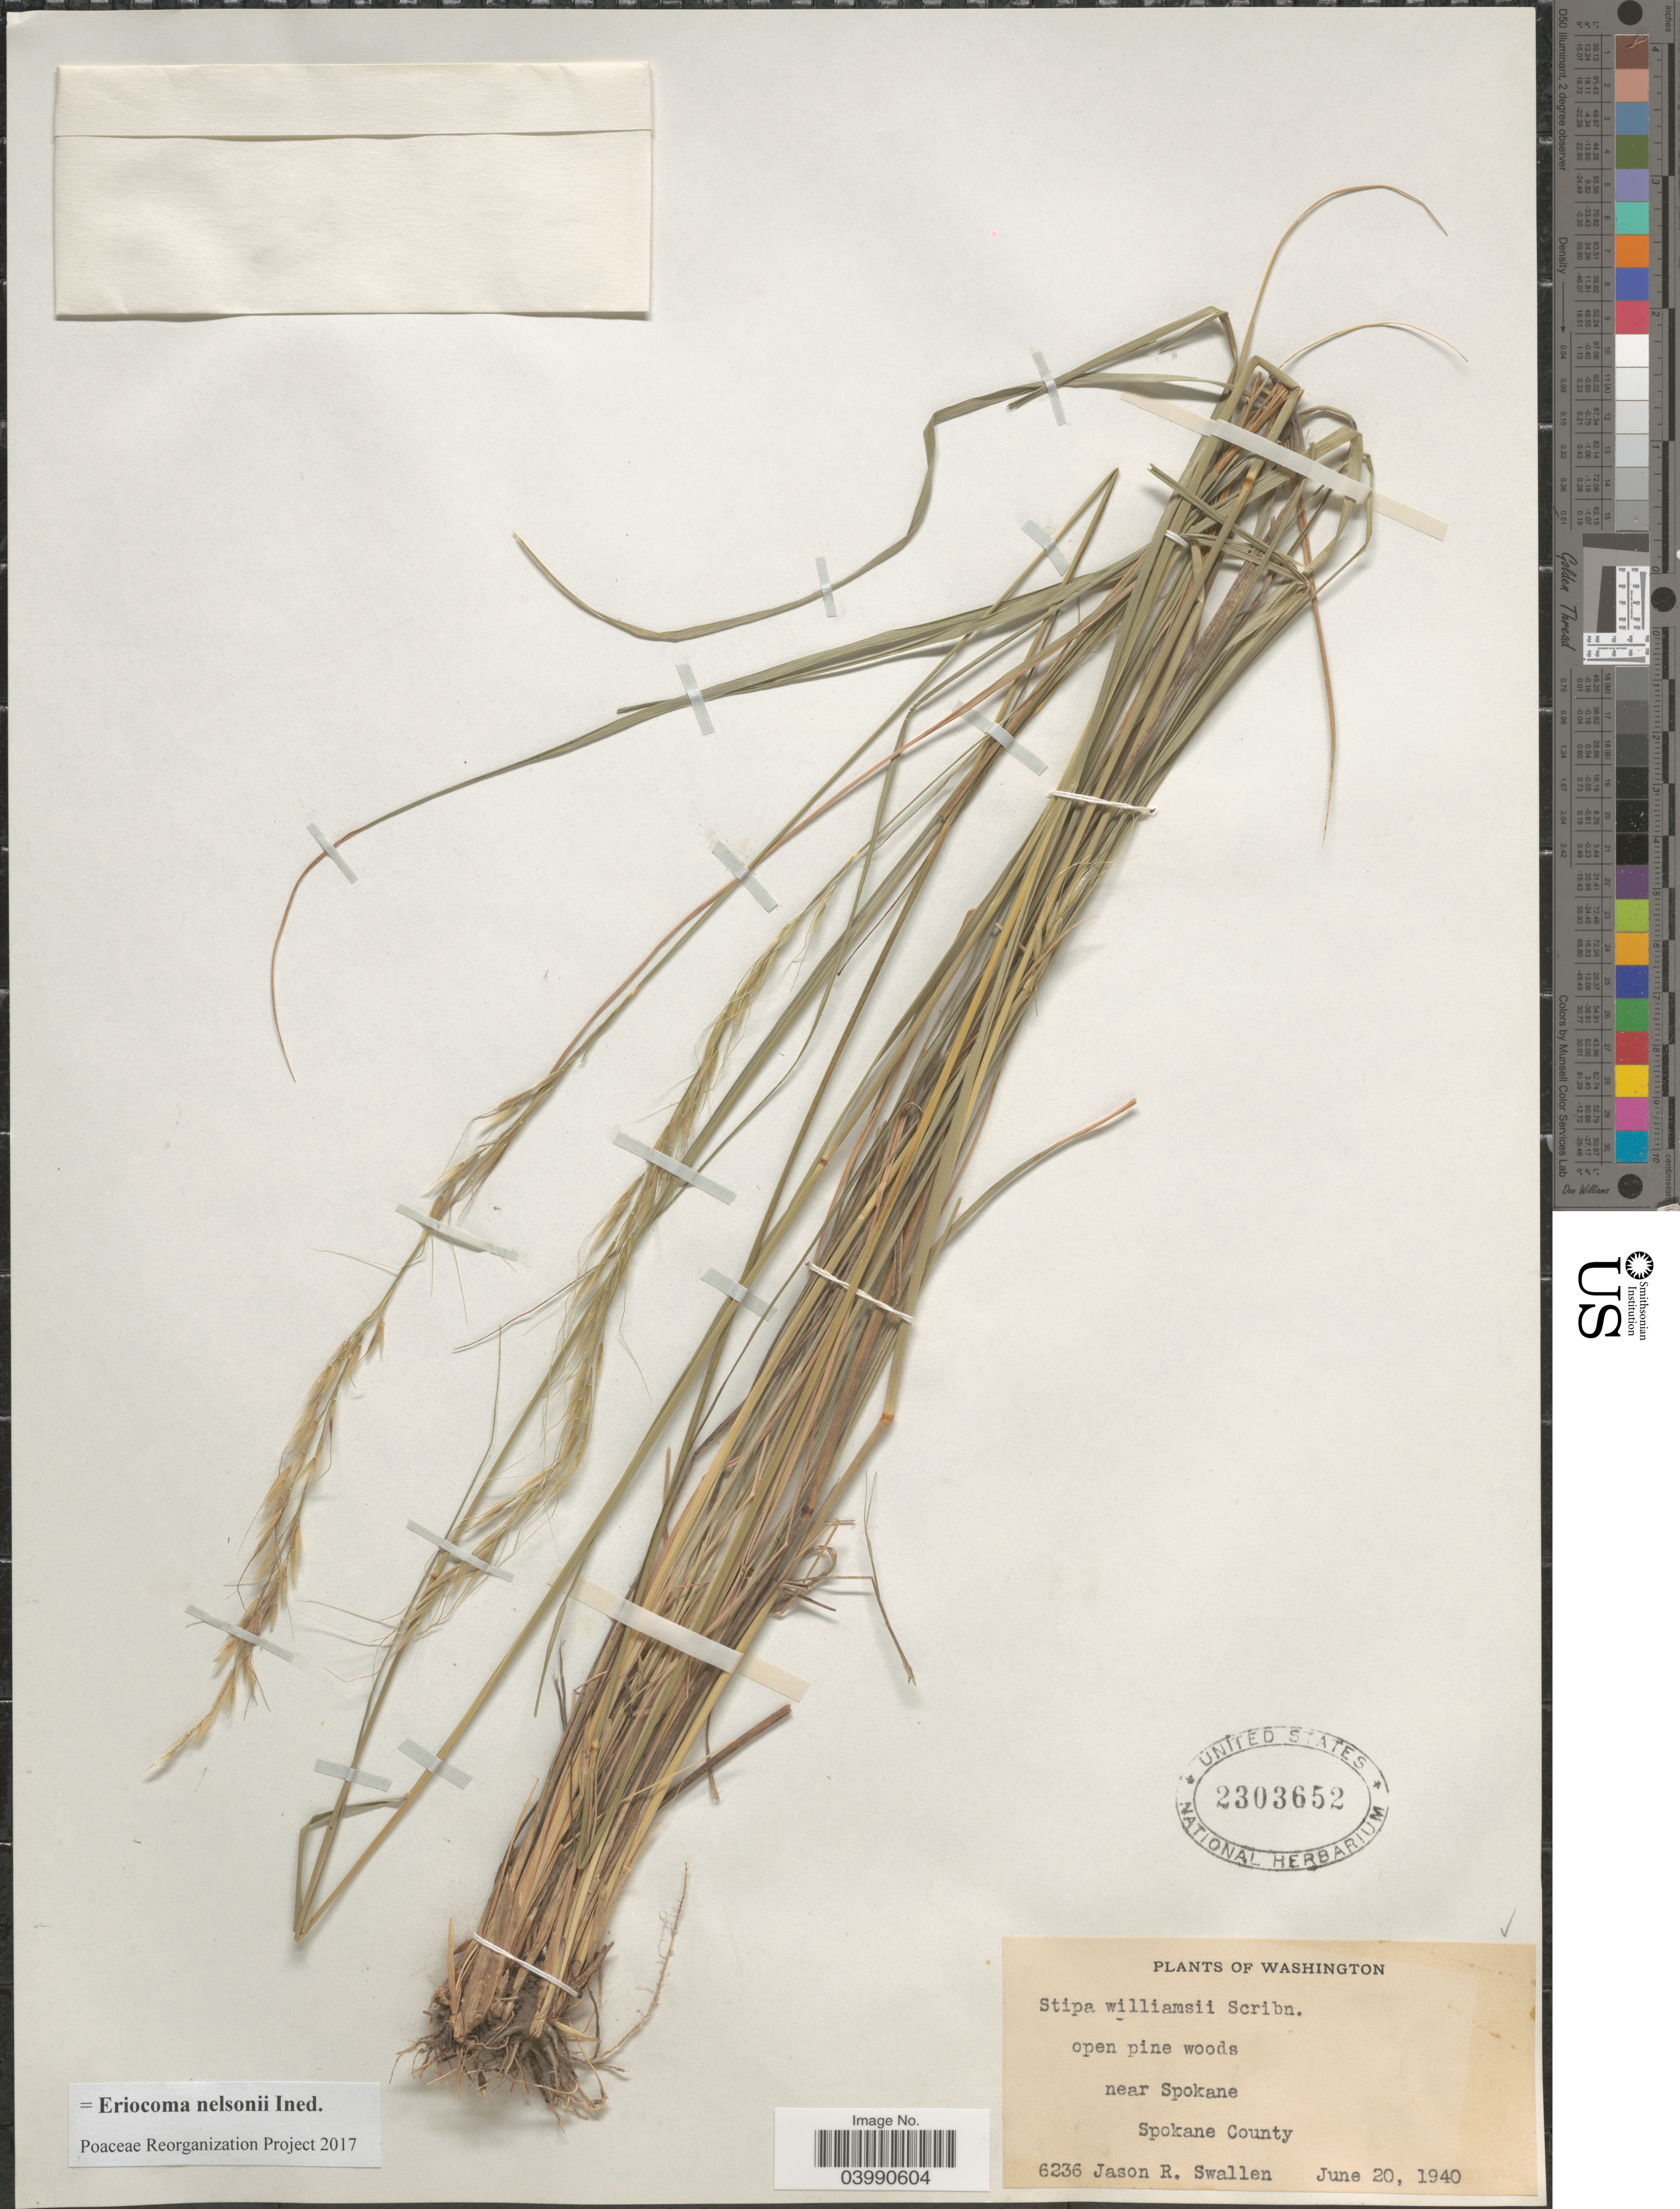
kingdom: Plantae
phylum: Tracheophyta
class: Liliopsida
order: Poales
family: Poaceae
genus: Eriocoma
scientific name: Eriocoma nelsonii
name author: (Scribn.) Romasch.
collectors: J. R. Swallen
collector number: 6236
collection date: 1940-06-20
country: United States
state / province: Washington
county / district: Spokane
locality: Near Spokane. Spokane County.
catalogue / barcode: US 2303652